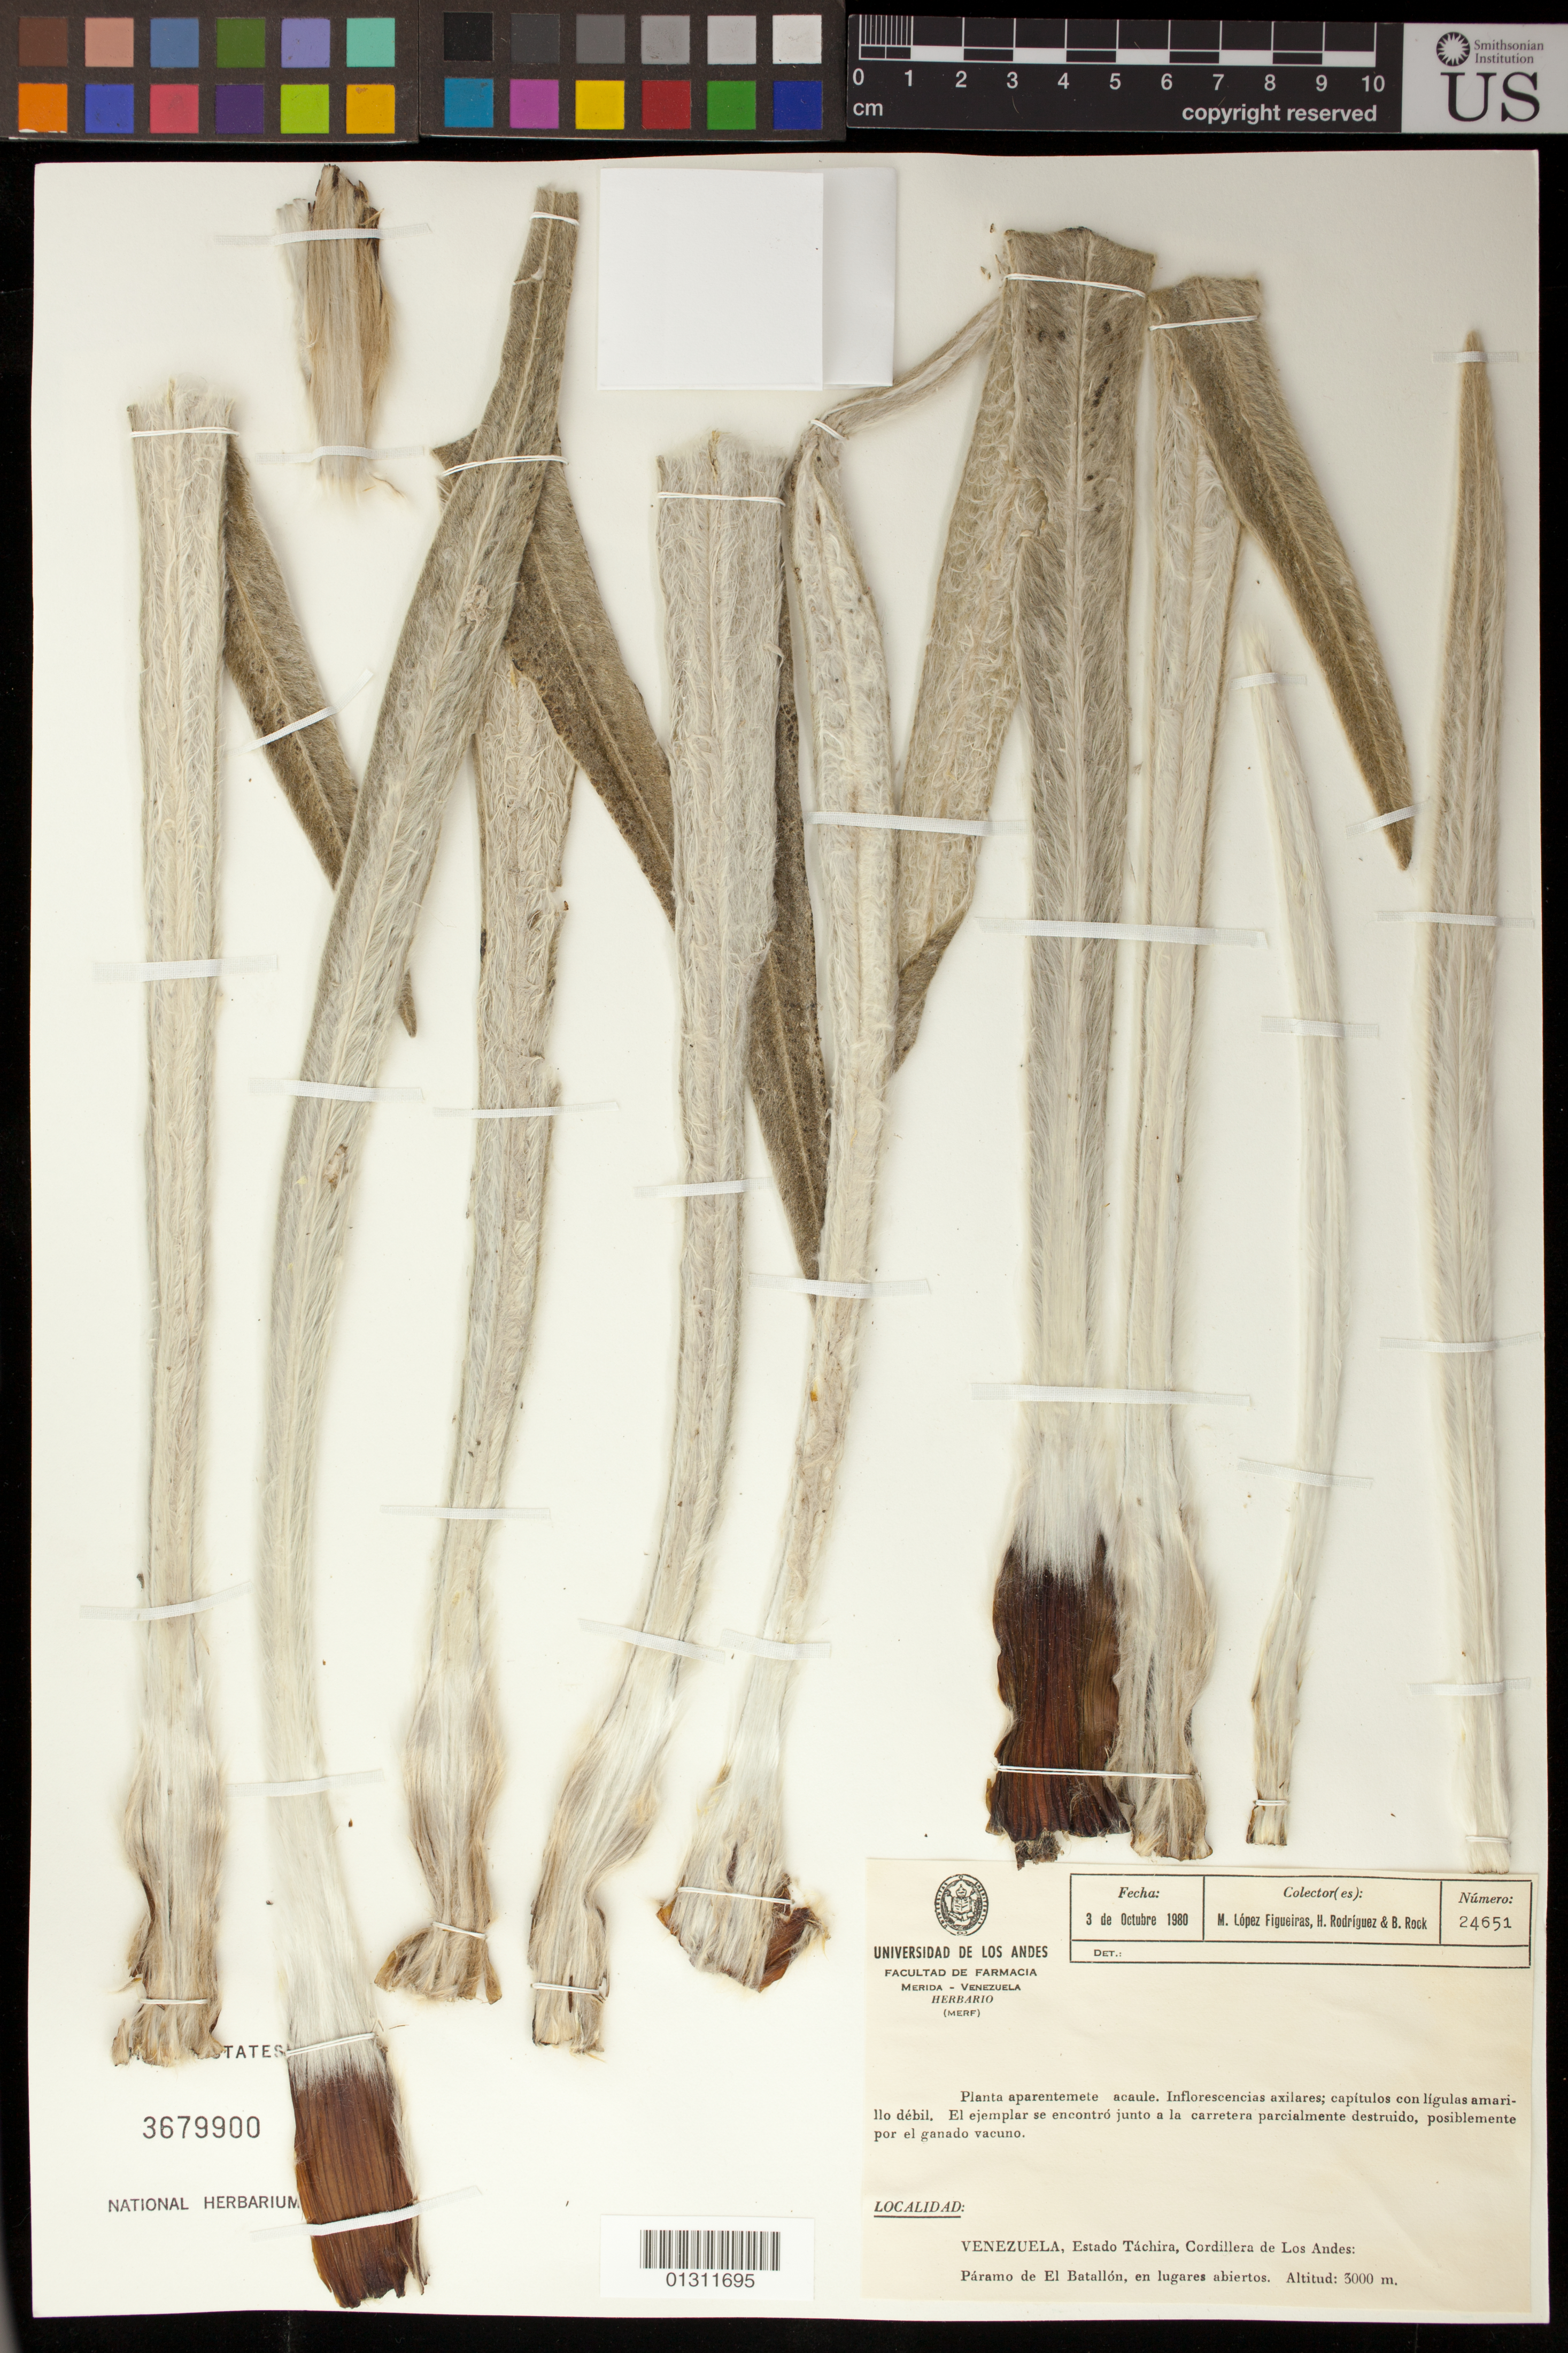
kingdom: Plantae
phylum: Tracheophyta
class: Magnoliopsida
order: Asterales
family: Asteraceae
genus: Coespeletia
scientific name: Coespeletia thyrsiformis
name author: (A.C. Sm.) Cuatrec.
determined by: Robinson, Harold E., (US)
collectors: M. López Figueiras, H. Rodrígues & B. Rock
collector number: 24651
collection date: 1980-10-03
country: Venezuela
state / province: Táchira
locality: Cordillera de Los Andes: Paramo de El Batallon.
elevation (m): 3000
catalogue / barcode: US 3679900